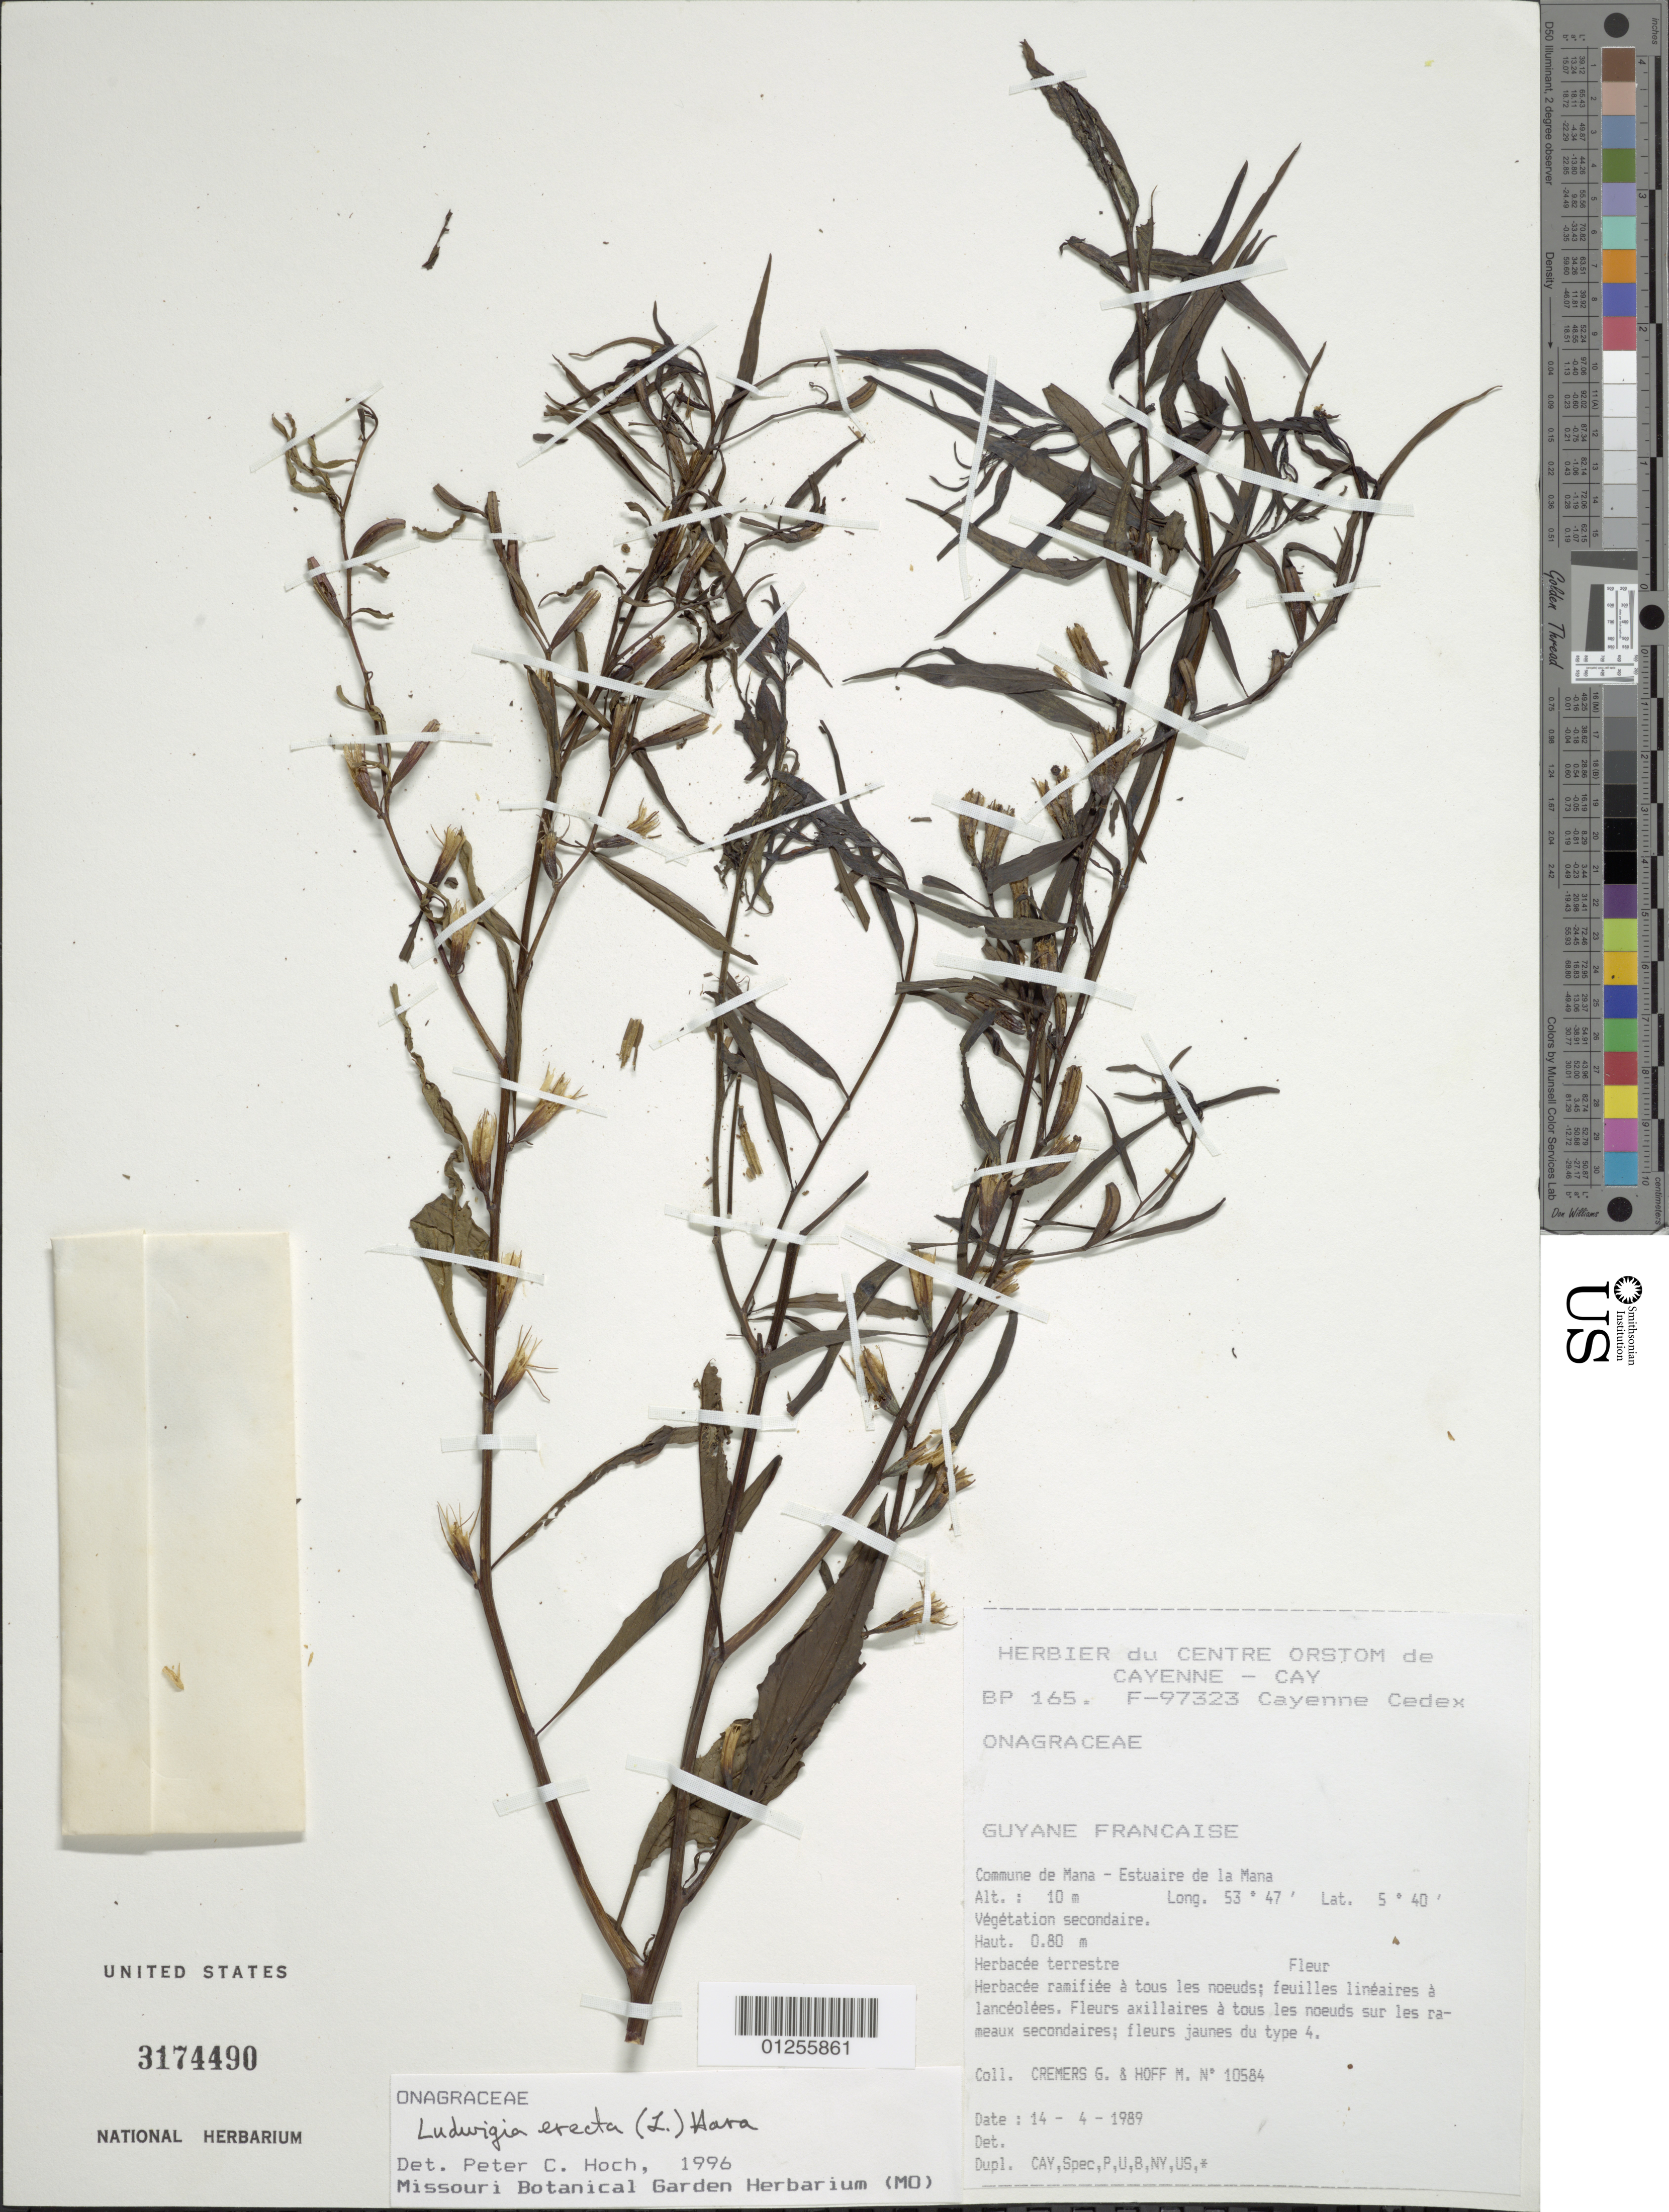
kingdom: Plantae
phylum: Tracheophyta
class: Magnoliopsida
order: Myrtales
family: Onagraceae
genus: Ludwigia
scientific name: Ludwigia erecta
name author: (L.) H. Hara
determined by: Hoch, P. C.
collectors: G. Cremers & M. Hoff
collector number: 10584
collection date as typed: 14-Apr-89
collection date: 1989-04-14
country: French Guiana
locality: Commune de Mana, Estuaire de la Mana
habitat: Vegetation secondaire.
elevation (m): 10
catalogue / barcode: US 3174490